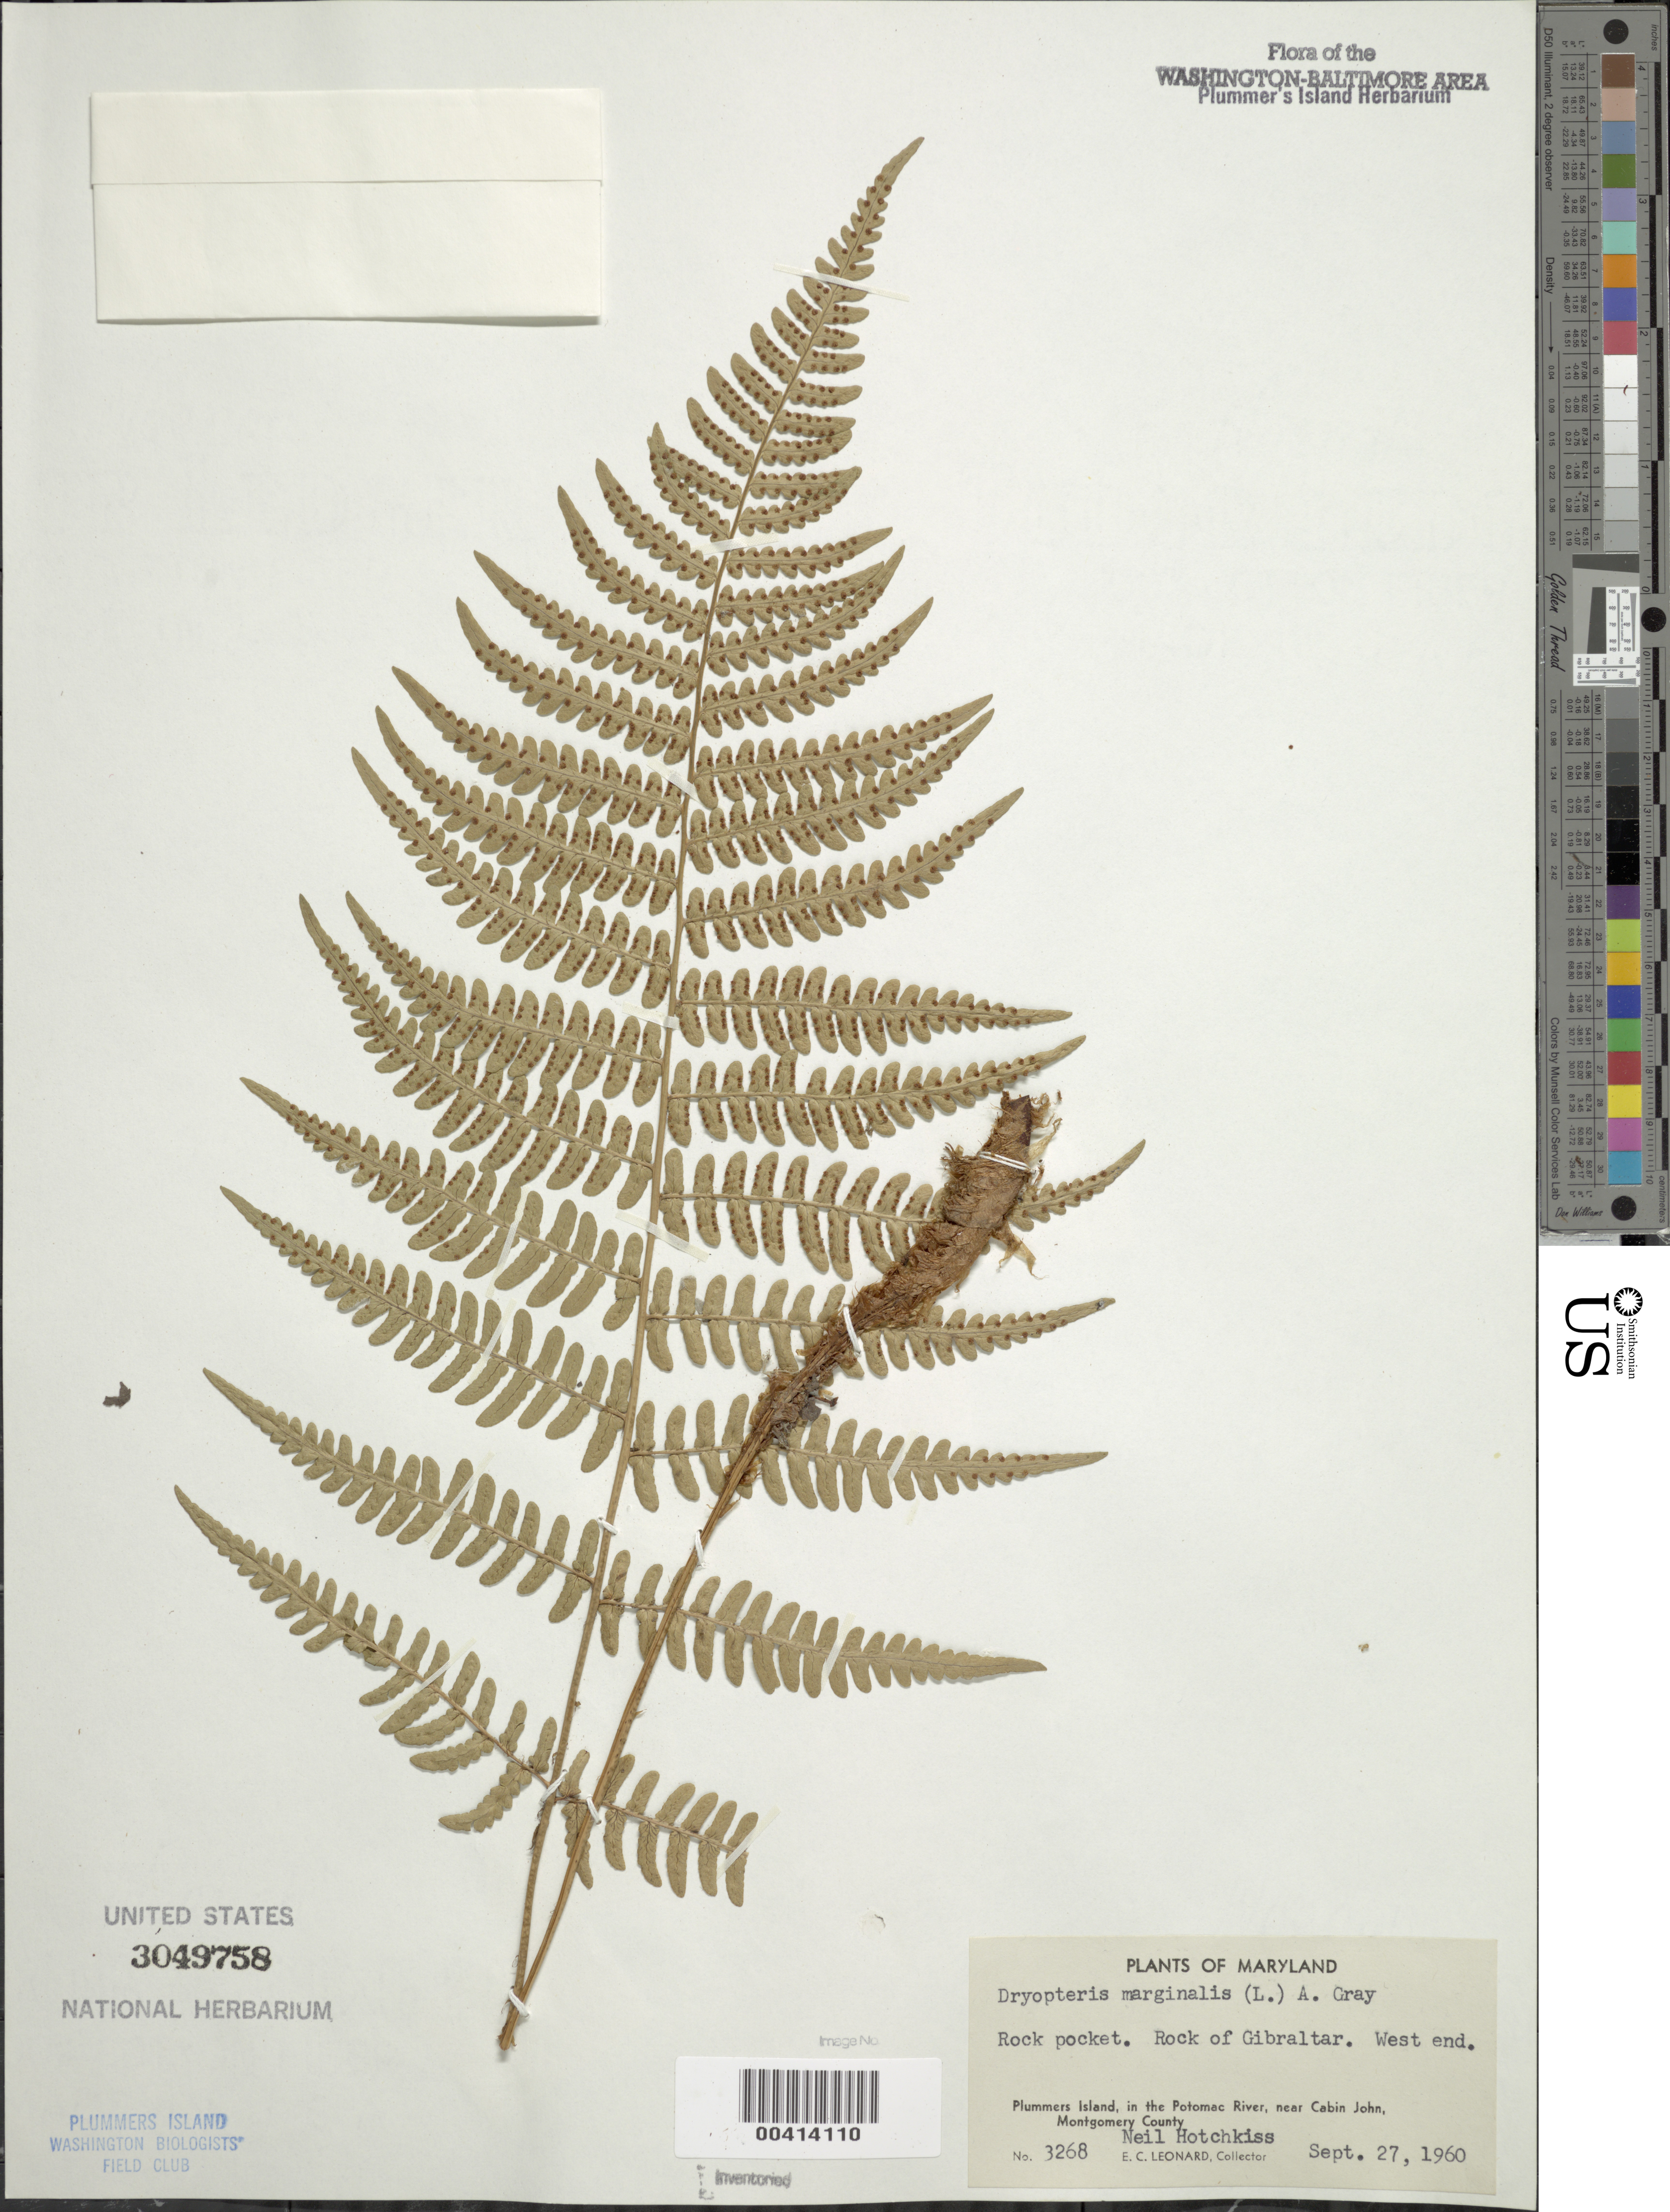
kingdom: Plantae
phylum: Tracheophyta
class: Polypodiopsida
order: Polypodiales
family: Dryopteridaceae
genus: Dryopteris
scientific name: Dryopteris marginalis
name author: (L.) A. Gray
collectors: N. Hotchkiss & E. C. Leonard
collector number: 3268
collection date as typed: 27 Sep 1960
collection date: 1960-09-27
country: United States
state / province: Maryland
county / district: Montgomery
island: Plummers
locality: Plummer's Island, in the Potomac River, near Cabin John C. & O. Canal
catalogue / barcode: US 3049758